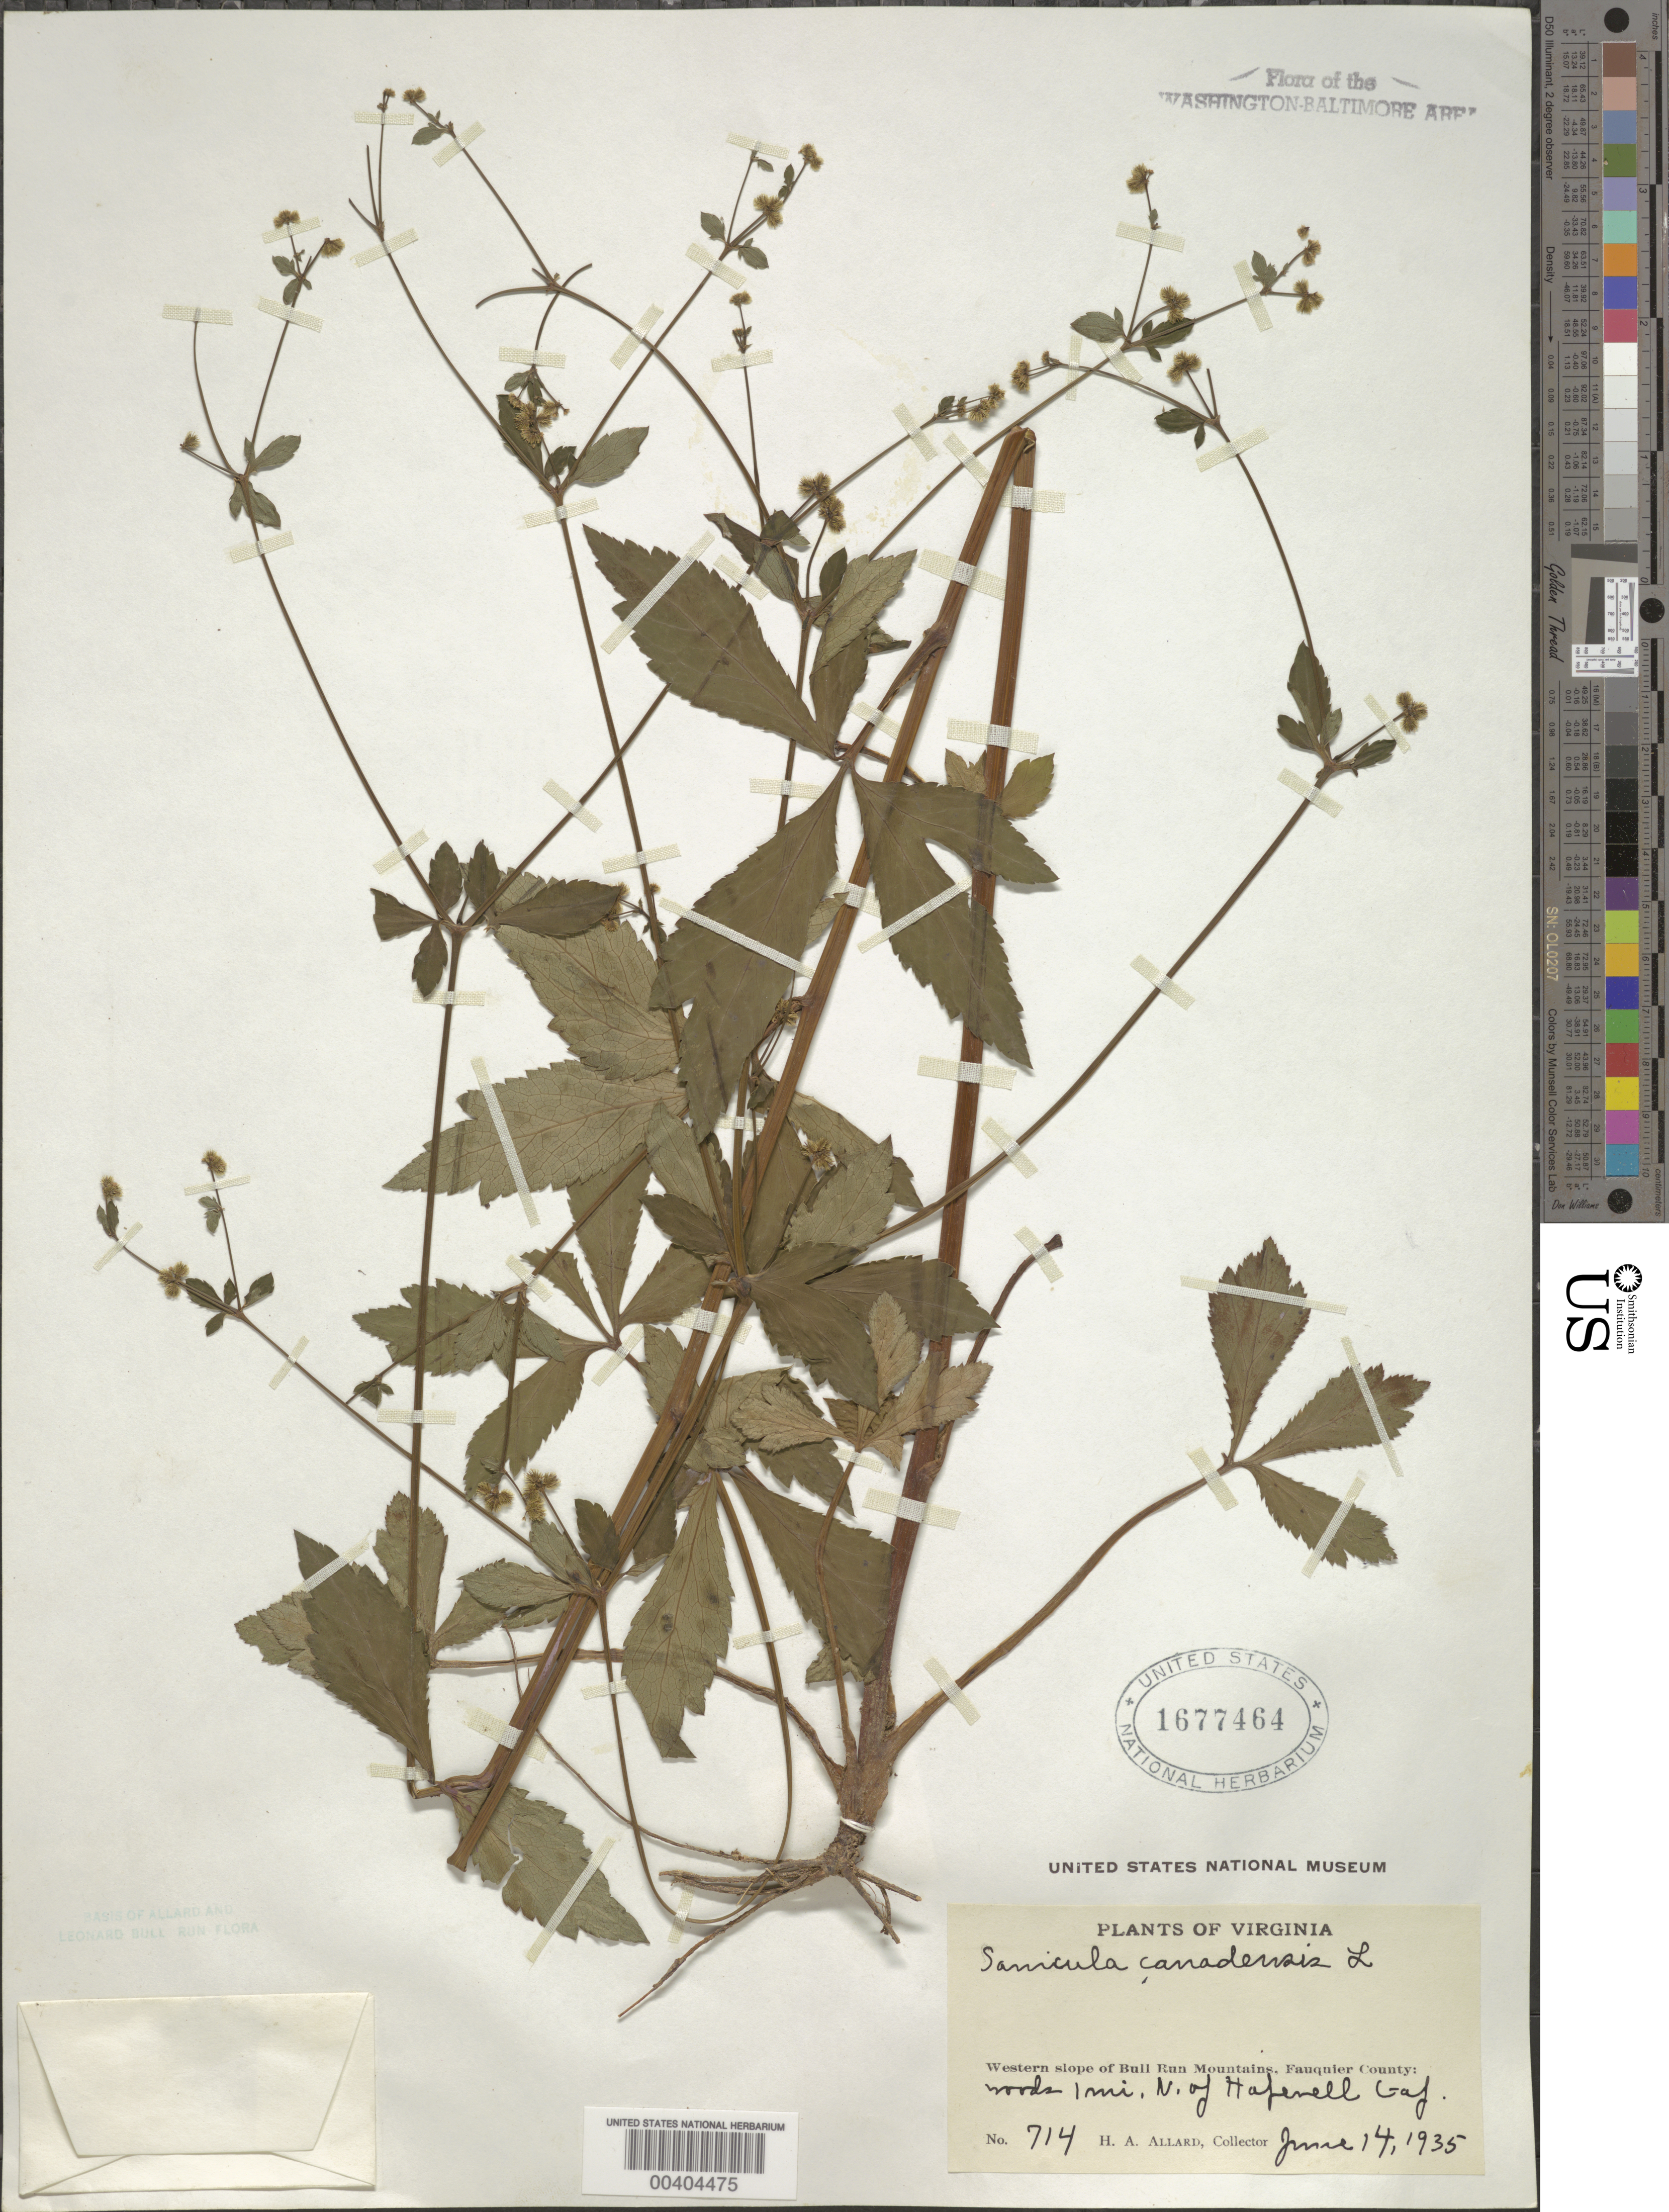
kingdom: Plantae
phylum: Tracheophyta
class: Magnoliopsida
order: Apiales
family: Apiaceae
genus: Sanicula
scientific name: Sanicula canadensis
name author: L.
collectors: H. A. Allard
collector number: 714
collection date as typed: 14 Jun 1935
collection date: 1935-06-14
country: United States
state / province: Virginia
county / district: Fauquier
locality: North of Hopewell Gap, western slope of Bull Run Mountains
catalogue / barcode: US 1677464